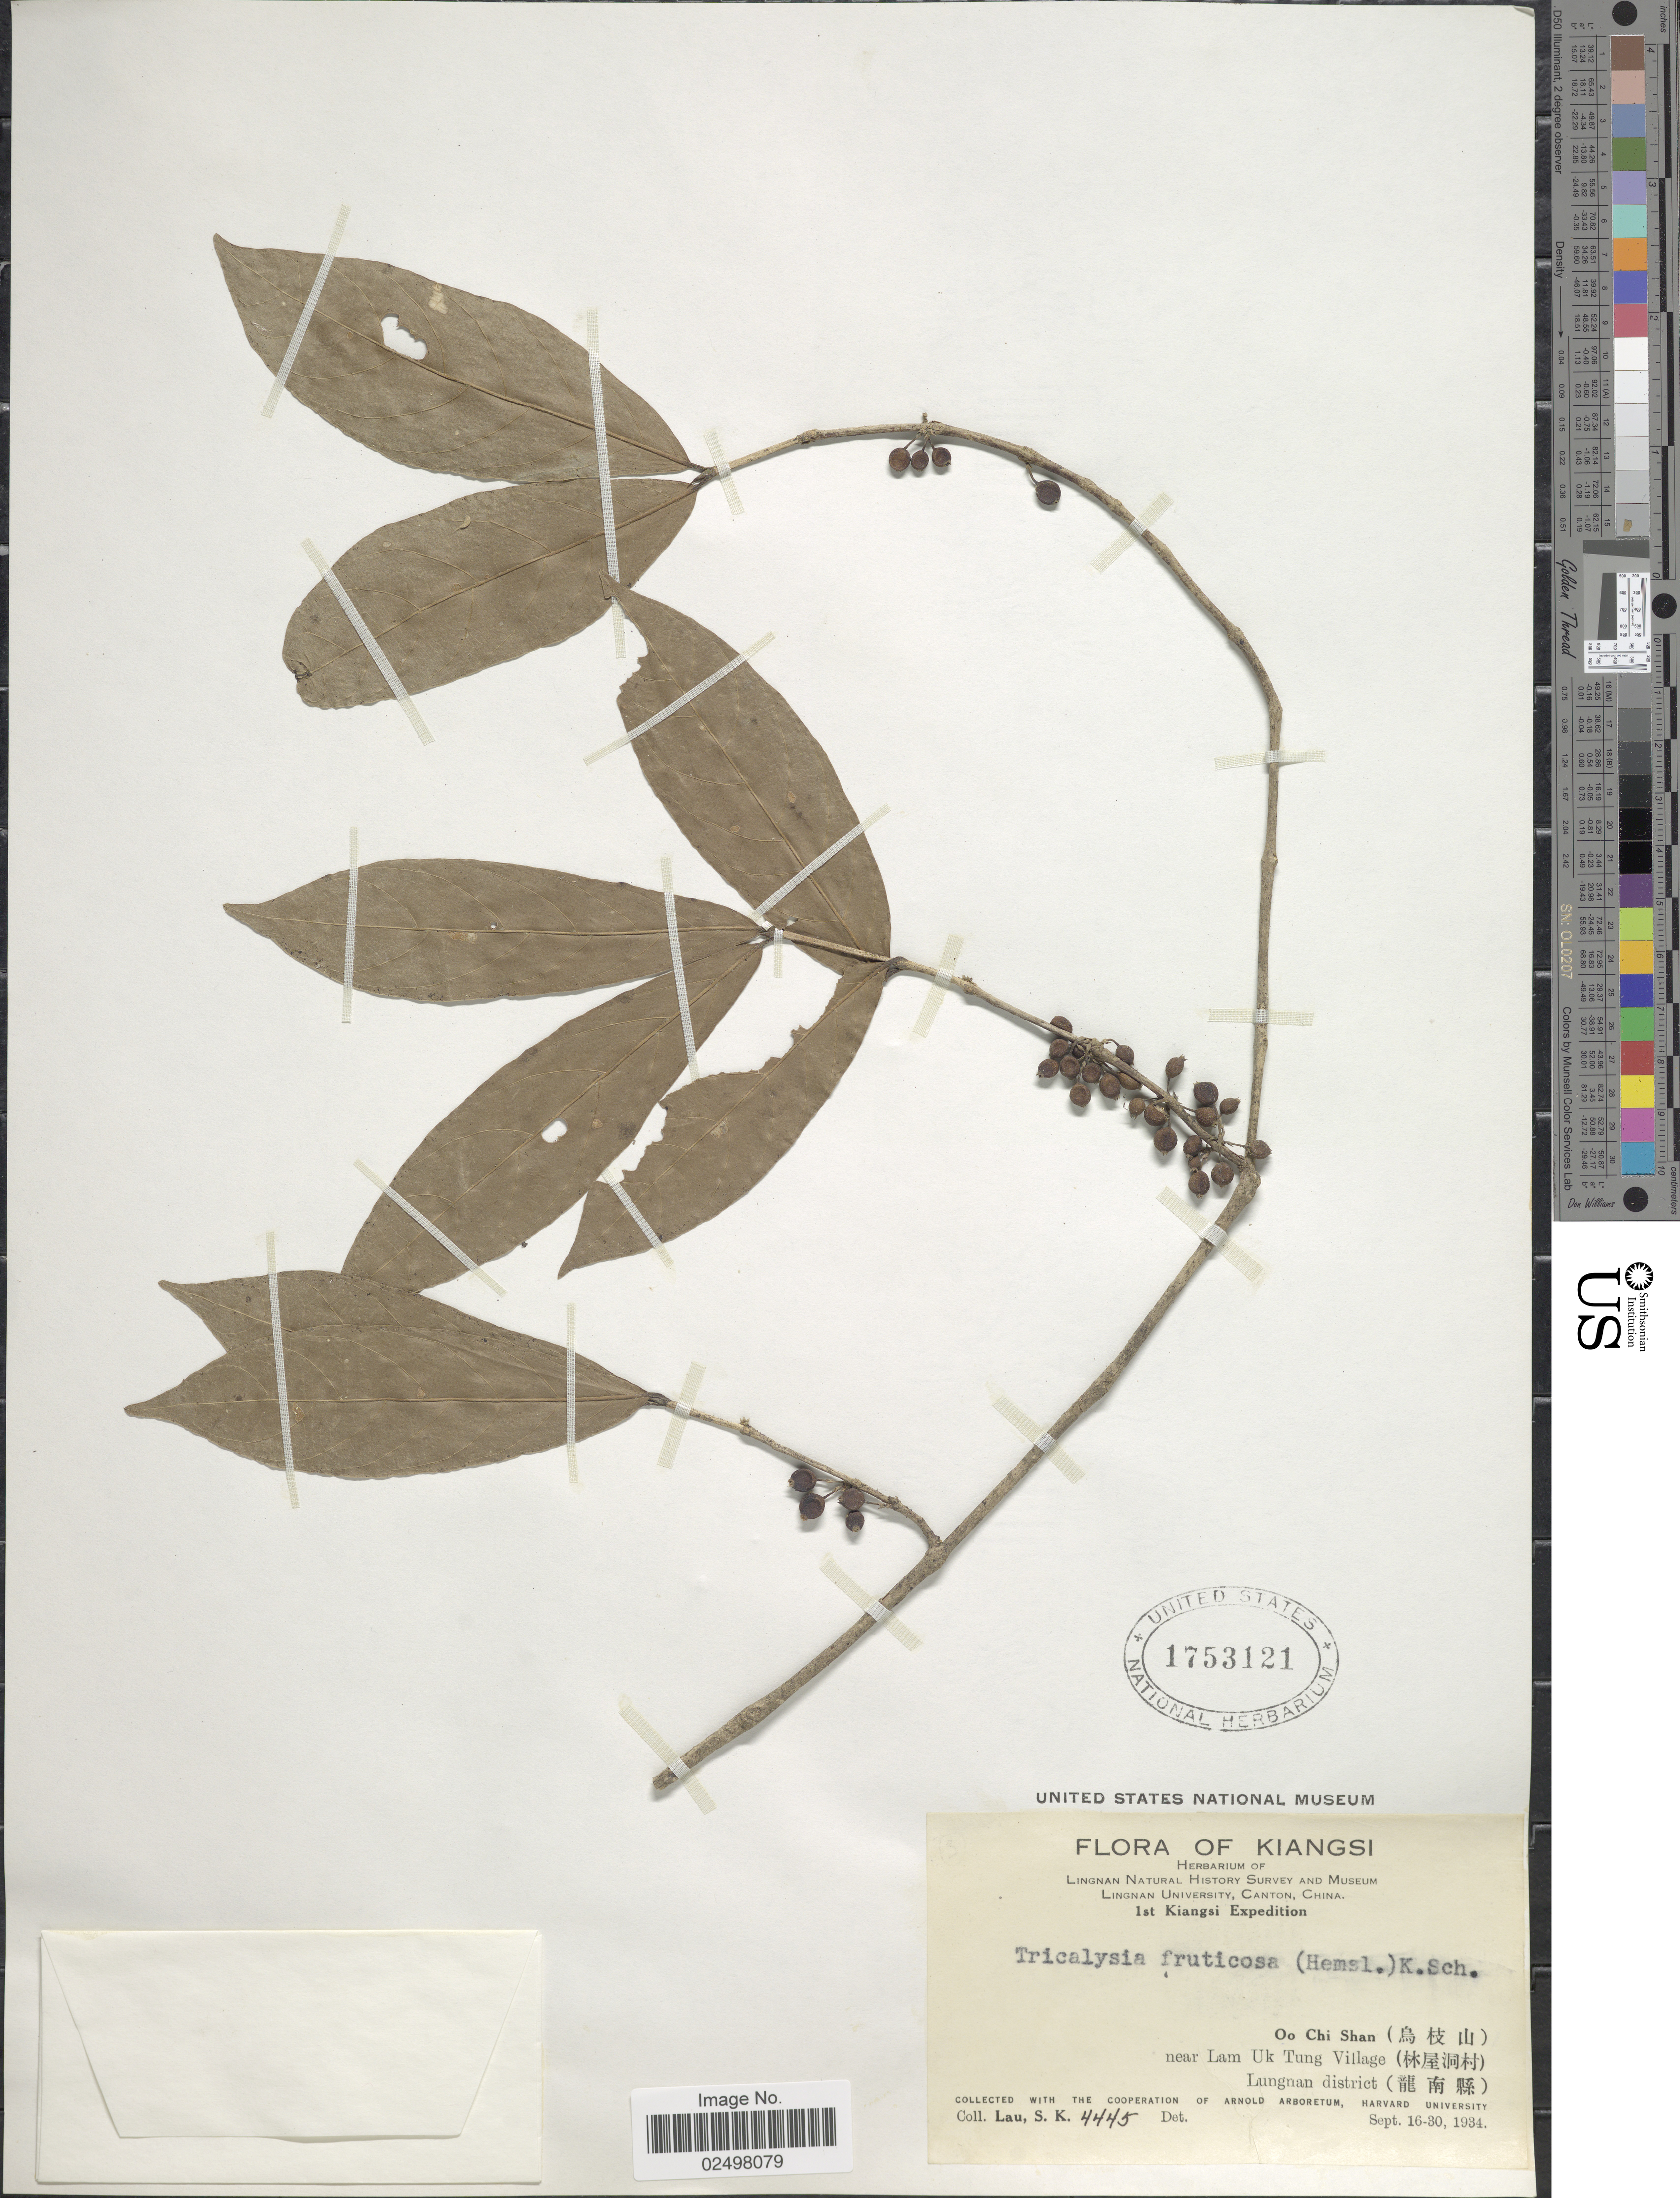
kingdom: Plantae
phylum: Tracheophyta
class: Magnoliopsida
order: Gentianales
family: Rubiaceae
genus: Tricalysia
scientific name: Tricalysia fruticosa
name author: (Hemsl.) K. Schum. ex E. Pritz.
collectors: S. K. Lau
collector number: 4445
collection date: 1934-09-16/1934-09-30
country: China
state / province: Jiangxi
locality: Kiangsi, Oo Chi Shan, near Lam Uk Tung Village, Lungnan district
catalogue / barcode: US 1753121